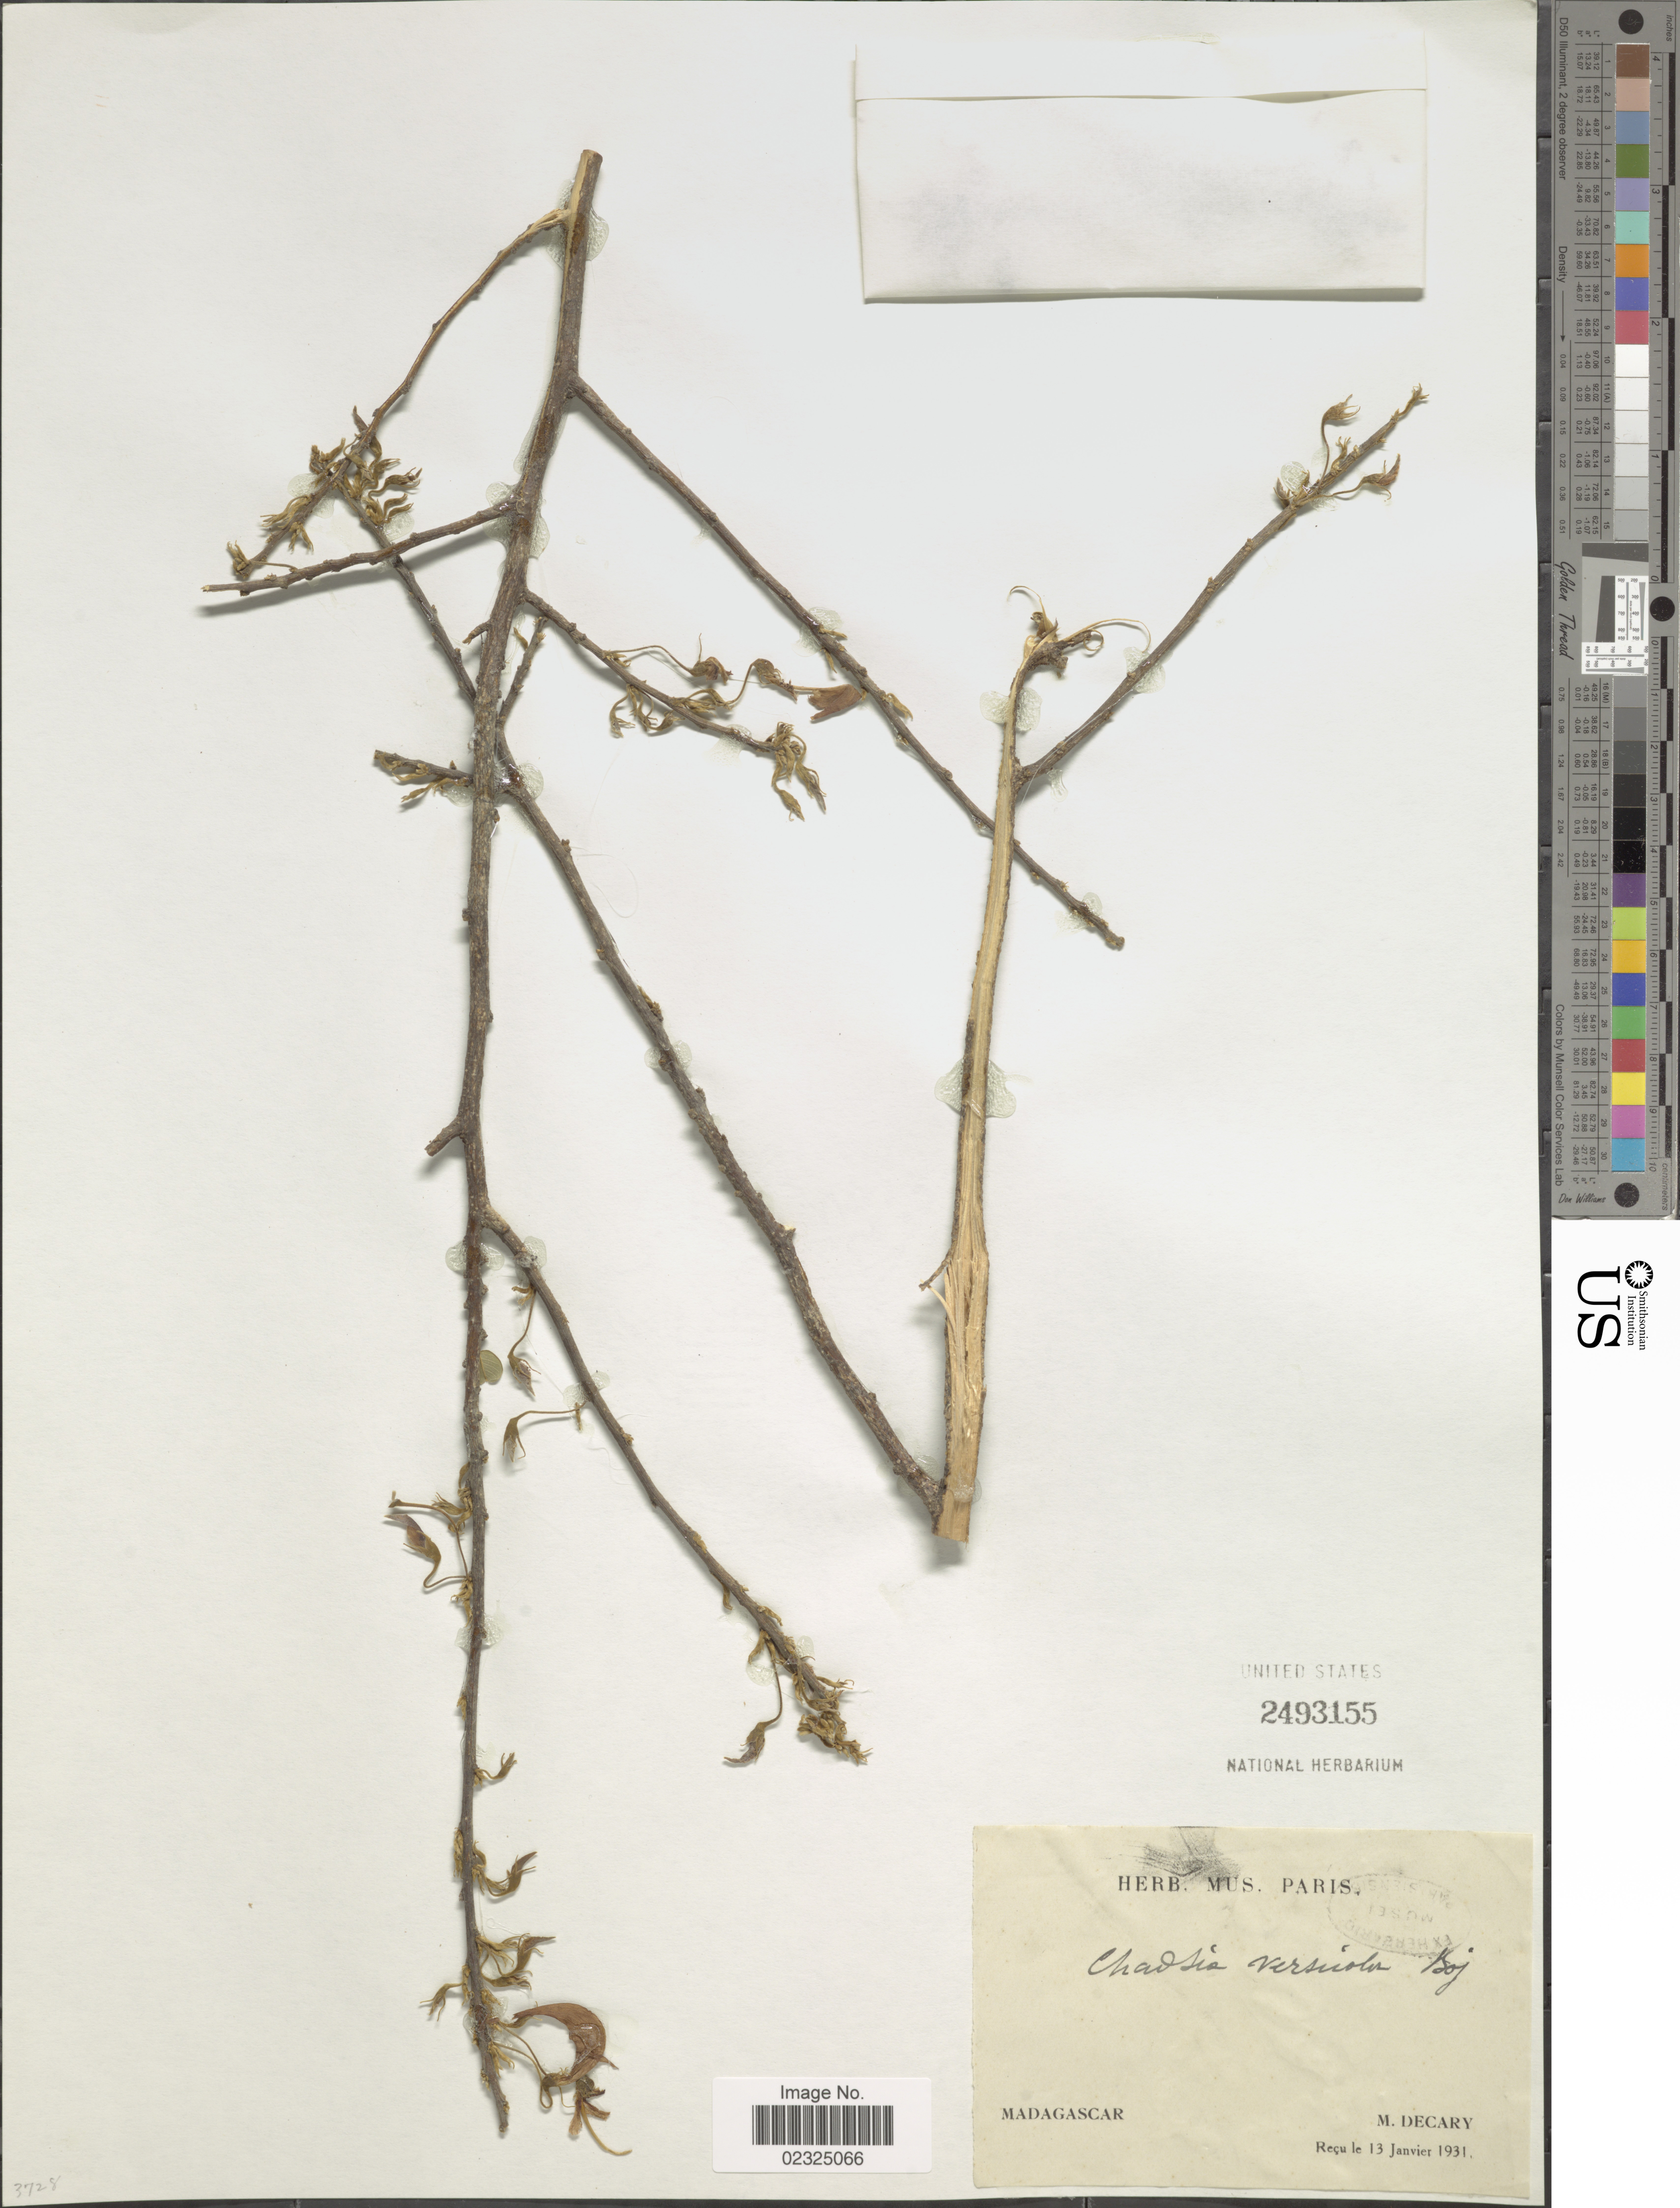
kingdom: Plantae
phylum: Tracheophyta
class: Magnoliopsida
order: Fabales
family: Fabaceae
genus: Chadsia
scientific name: Chadsia versicolor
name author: Bojer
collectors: R. Decary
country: Madagascar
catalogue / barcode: US 2493155